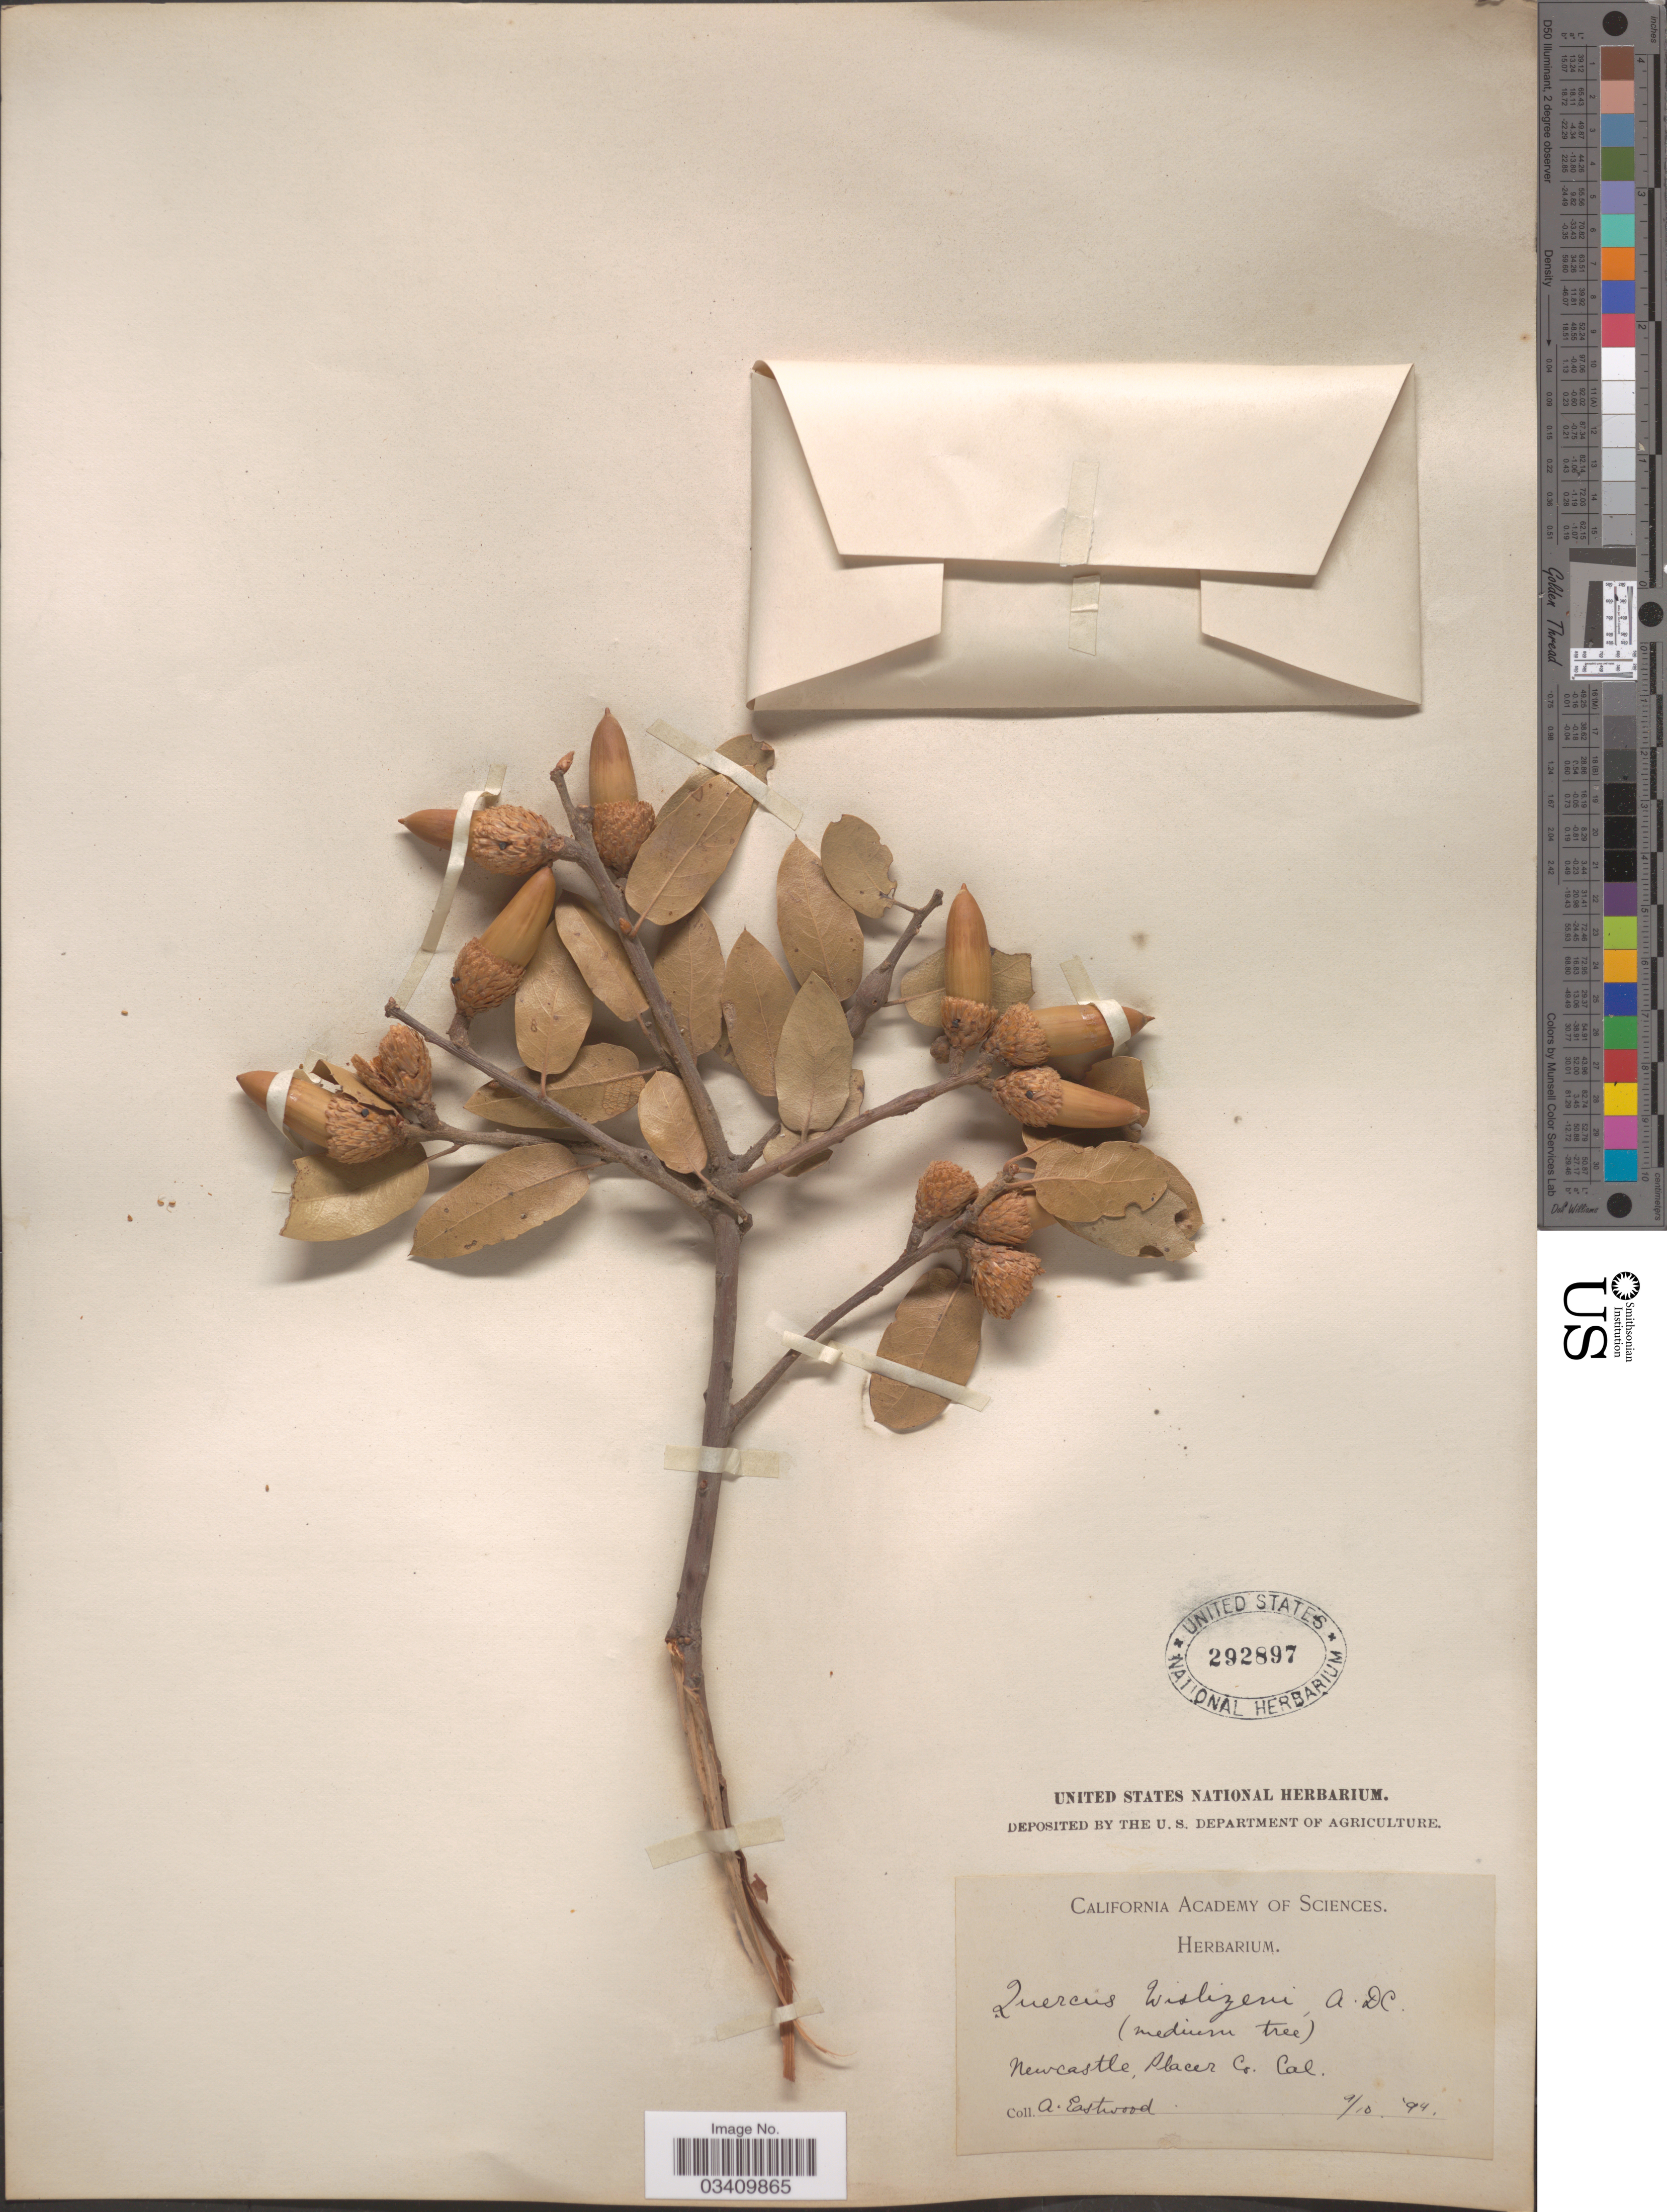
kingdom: Plantae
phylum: Tracheophyta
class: Magnoliopsida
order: Fagales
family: Fagaceae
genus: Quercus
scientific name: Quercus wislizeni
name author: A. DC.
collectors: A. Eastwood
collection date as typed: Transcribed d/m/y: 10/9/94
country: United States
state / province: California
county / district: Placer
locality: New Castle, Placer Co.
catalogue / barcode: US 292897